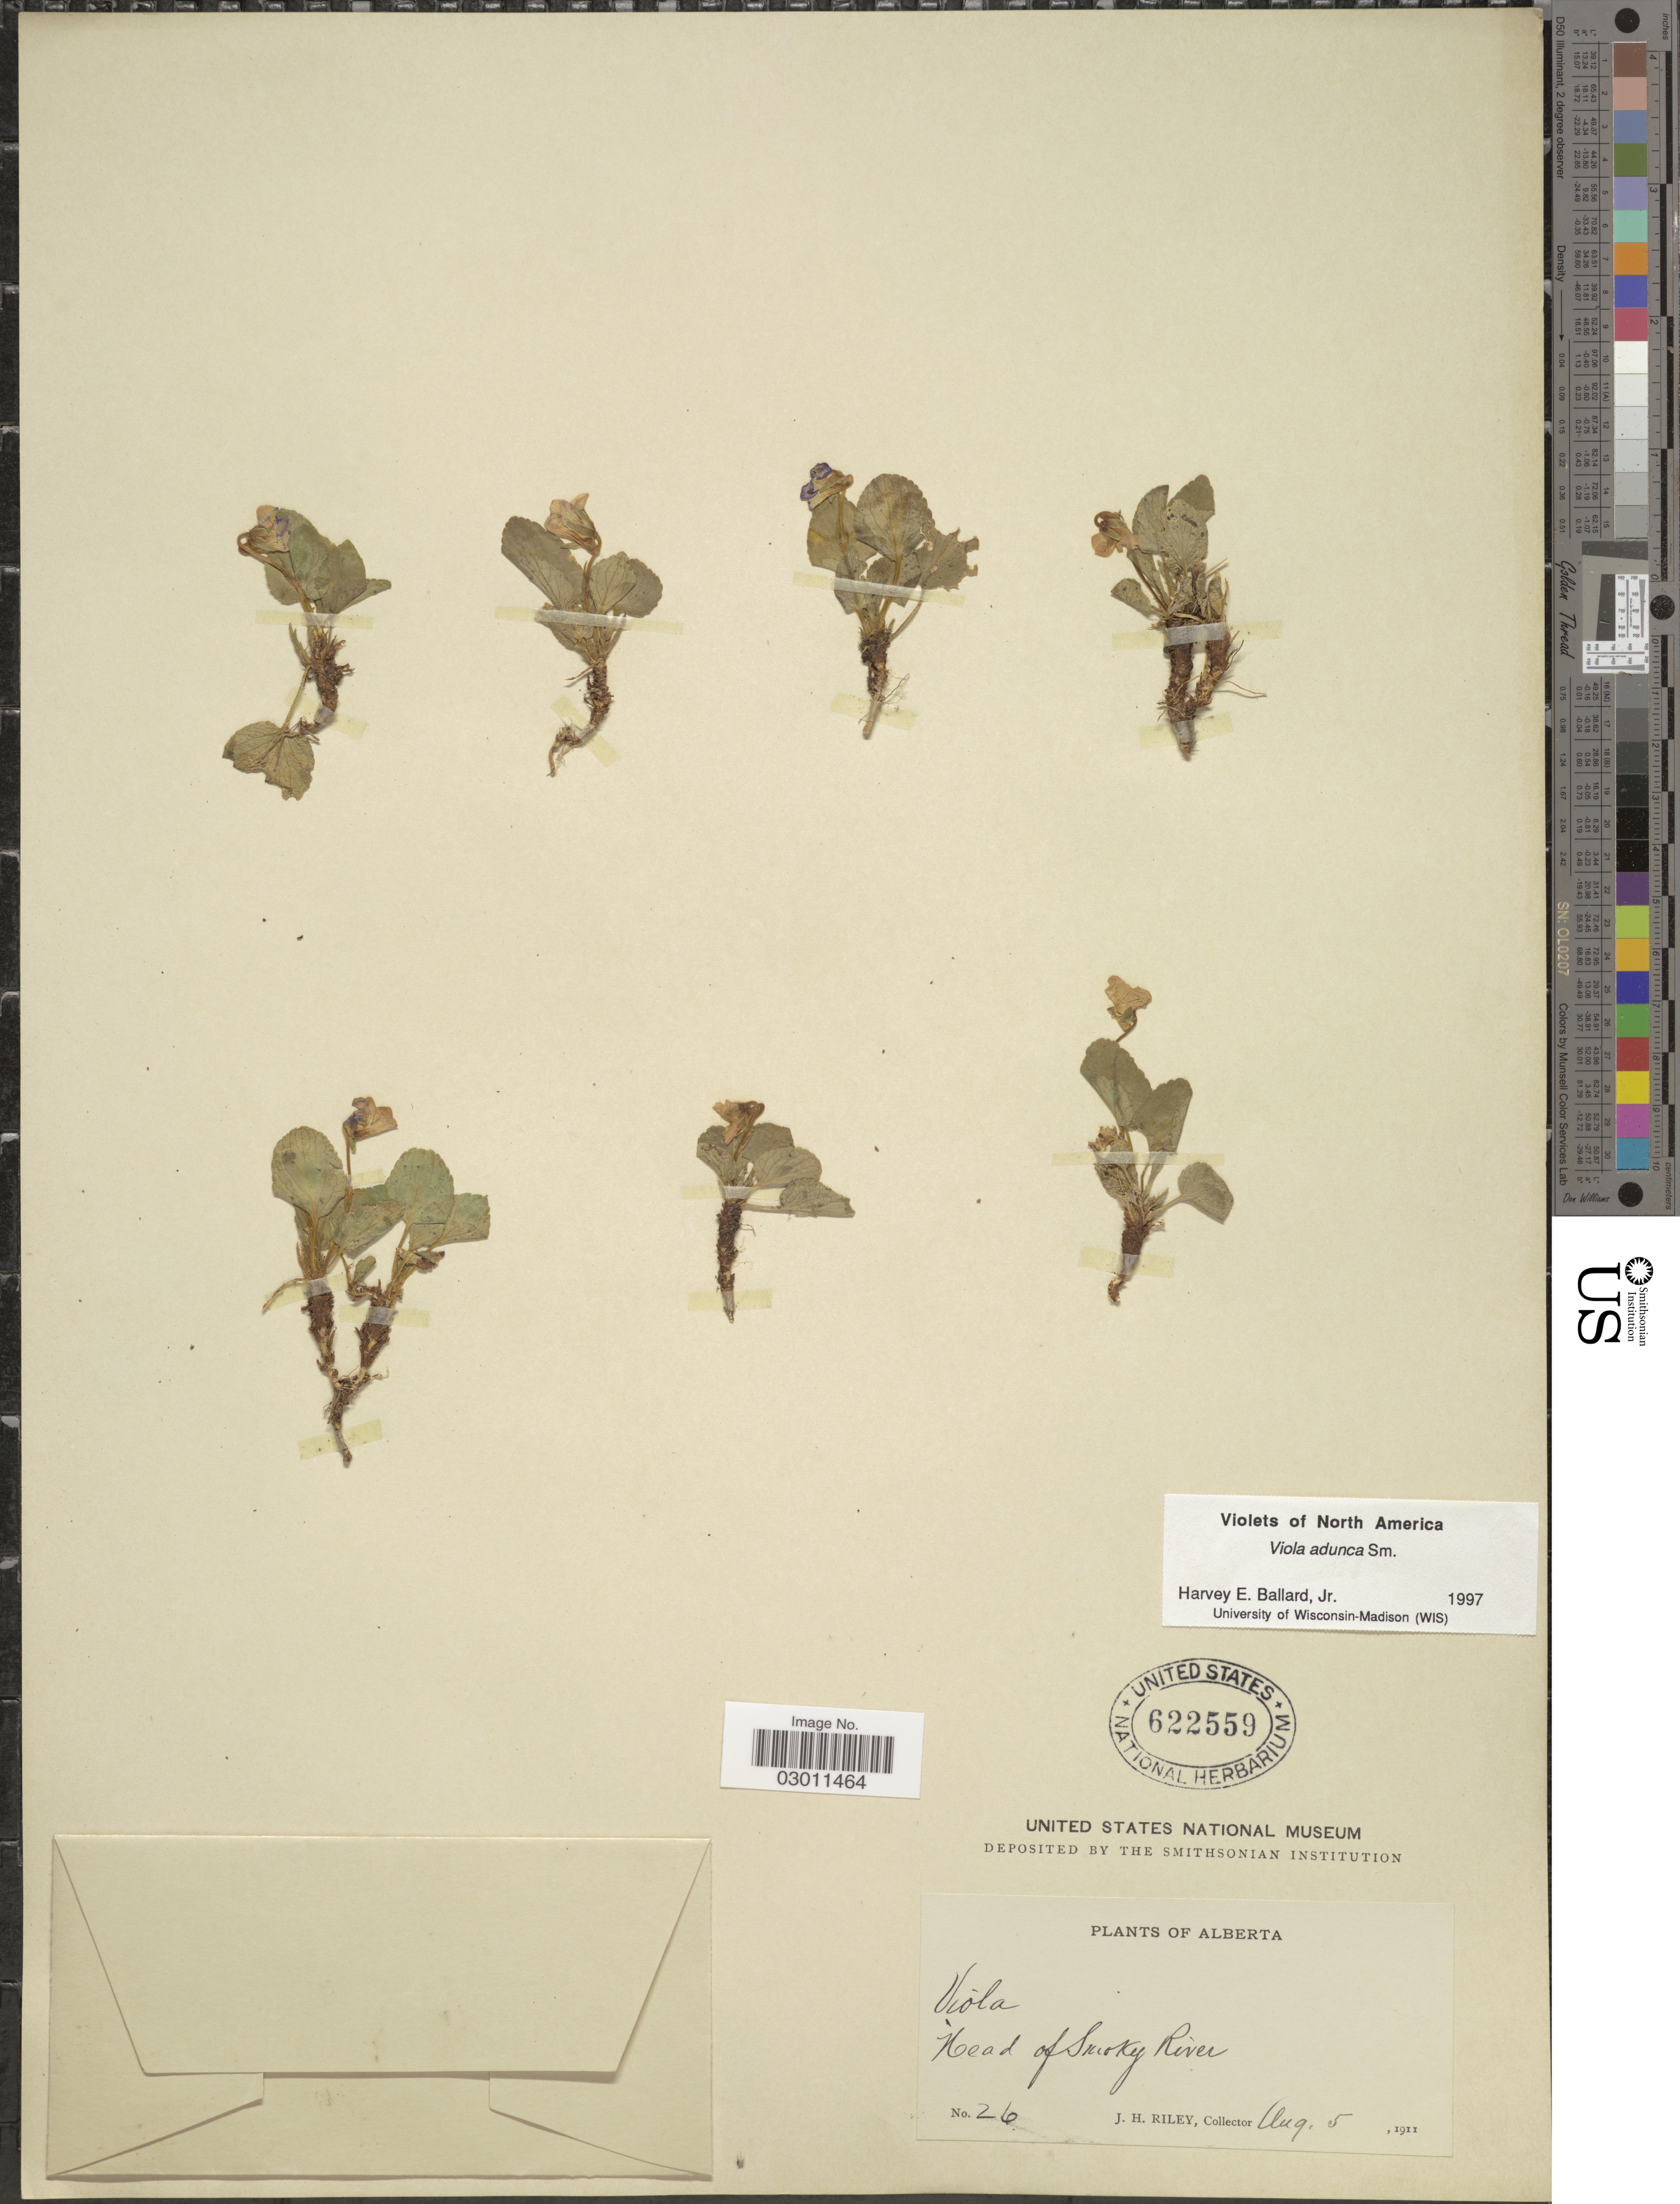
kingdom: Plantae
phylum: Tracheophyta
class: Magnoliopsida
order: Malpighiales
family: Violaceae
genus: Viola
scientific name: Viola adunca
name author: Sm.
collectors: J. H. Riley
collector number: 26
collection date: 1911-08-05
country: Canada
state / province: Alberta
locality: Head of Smoky River.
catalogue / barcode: US 622559